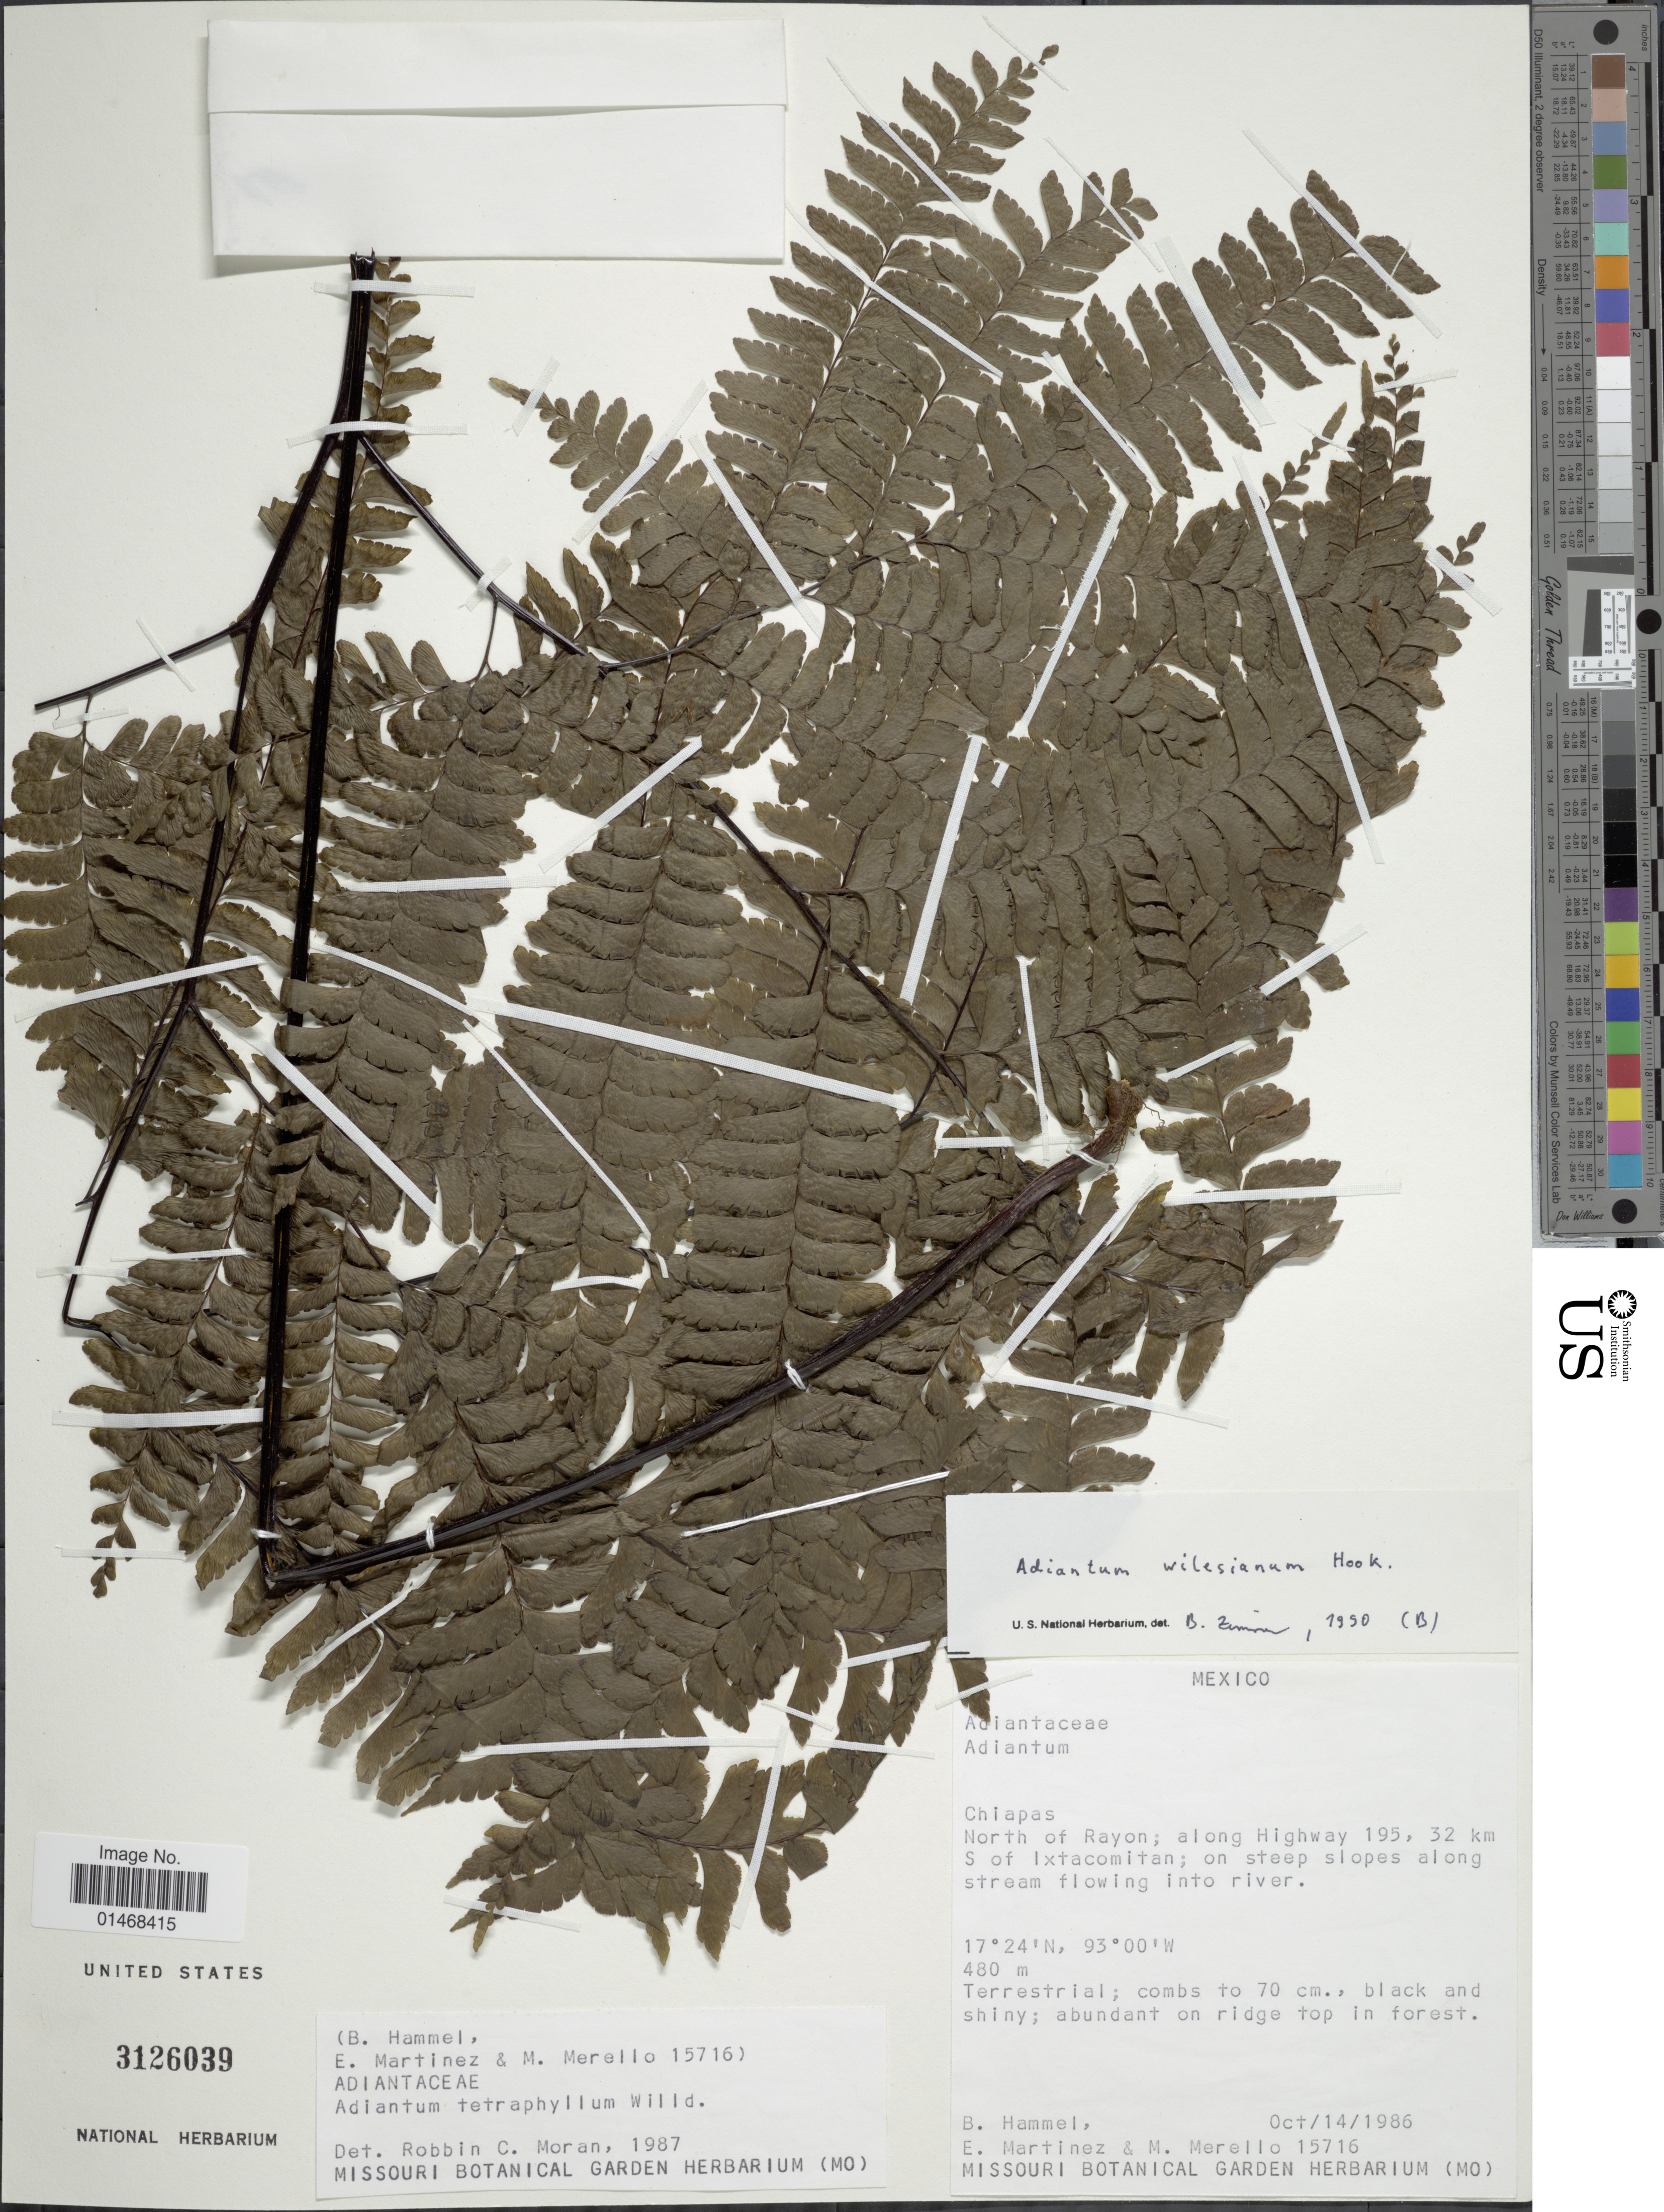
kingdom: Plantae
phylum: Tracheophyta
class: Polypodiopsida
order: Polypodiales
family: Pteridaceae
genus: Adiantum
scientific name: Adiantum wilesianum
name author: Hook.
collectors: B. Hammel, E. Martínez & M. Merello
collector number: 15716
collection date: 1986-10-14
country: Mexico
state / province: Chiapas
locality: North of Ranyon; along Highway 195, 32 km S of Ixtacomitan; on steep slopes along stream flowing into river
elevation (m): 480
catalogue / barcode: US 3126039